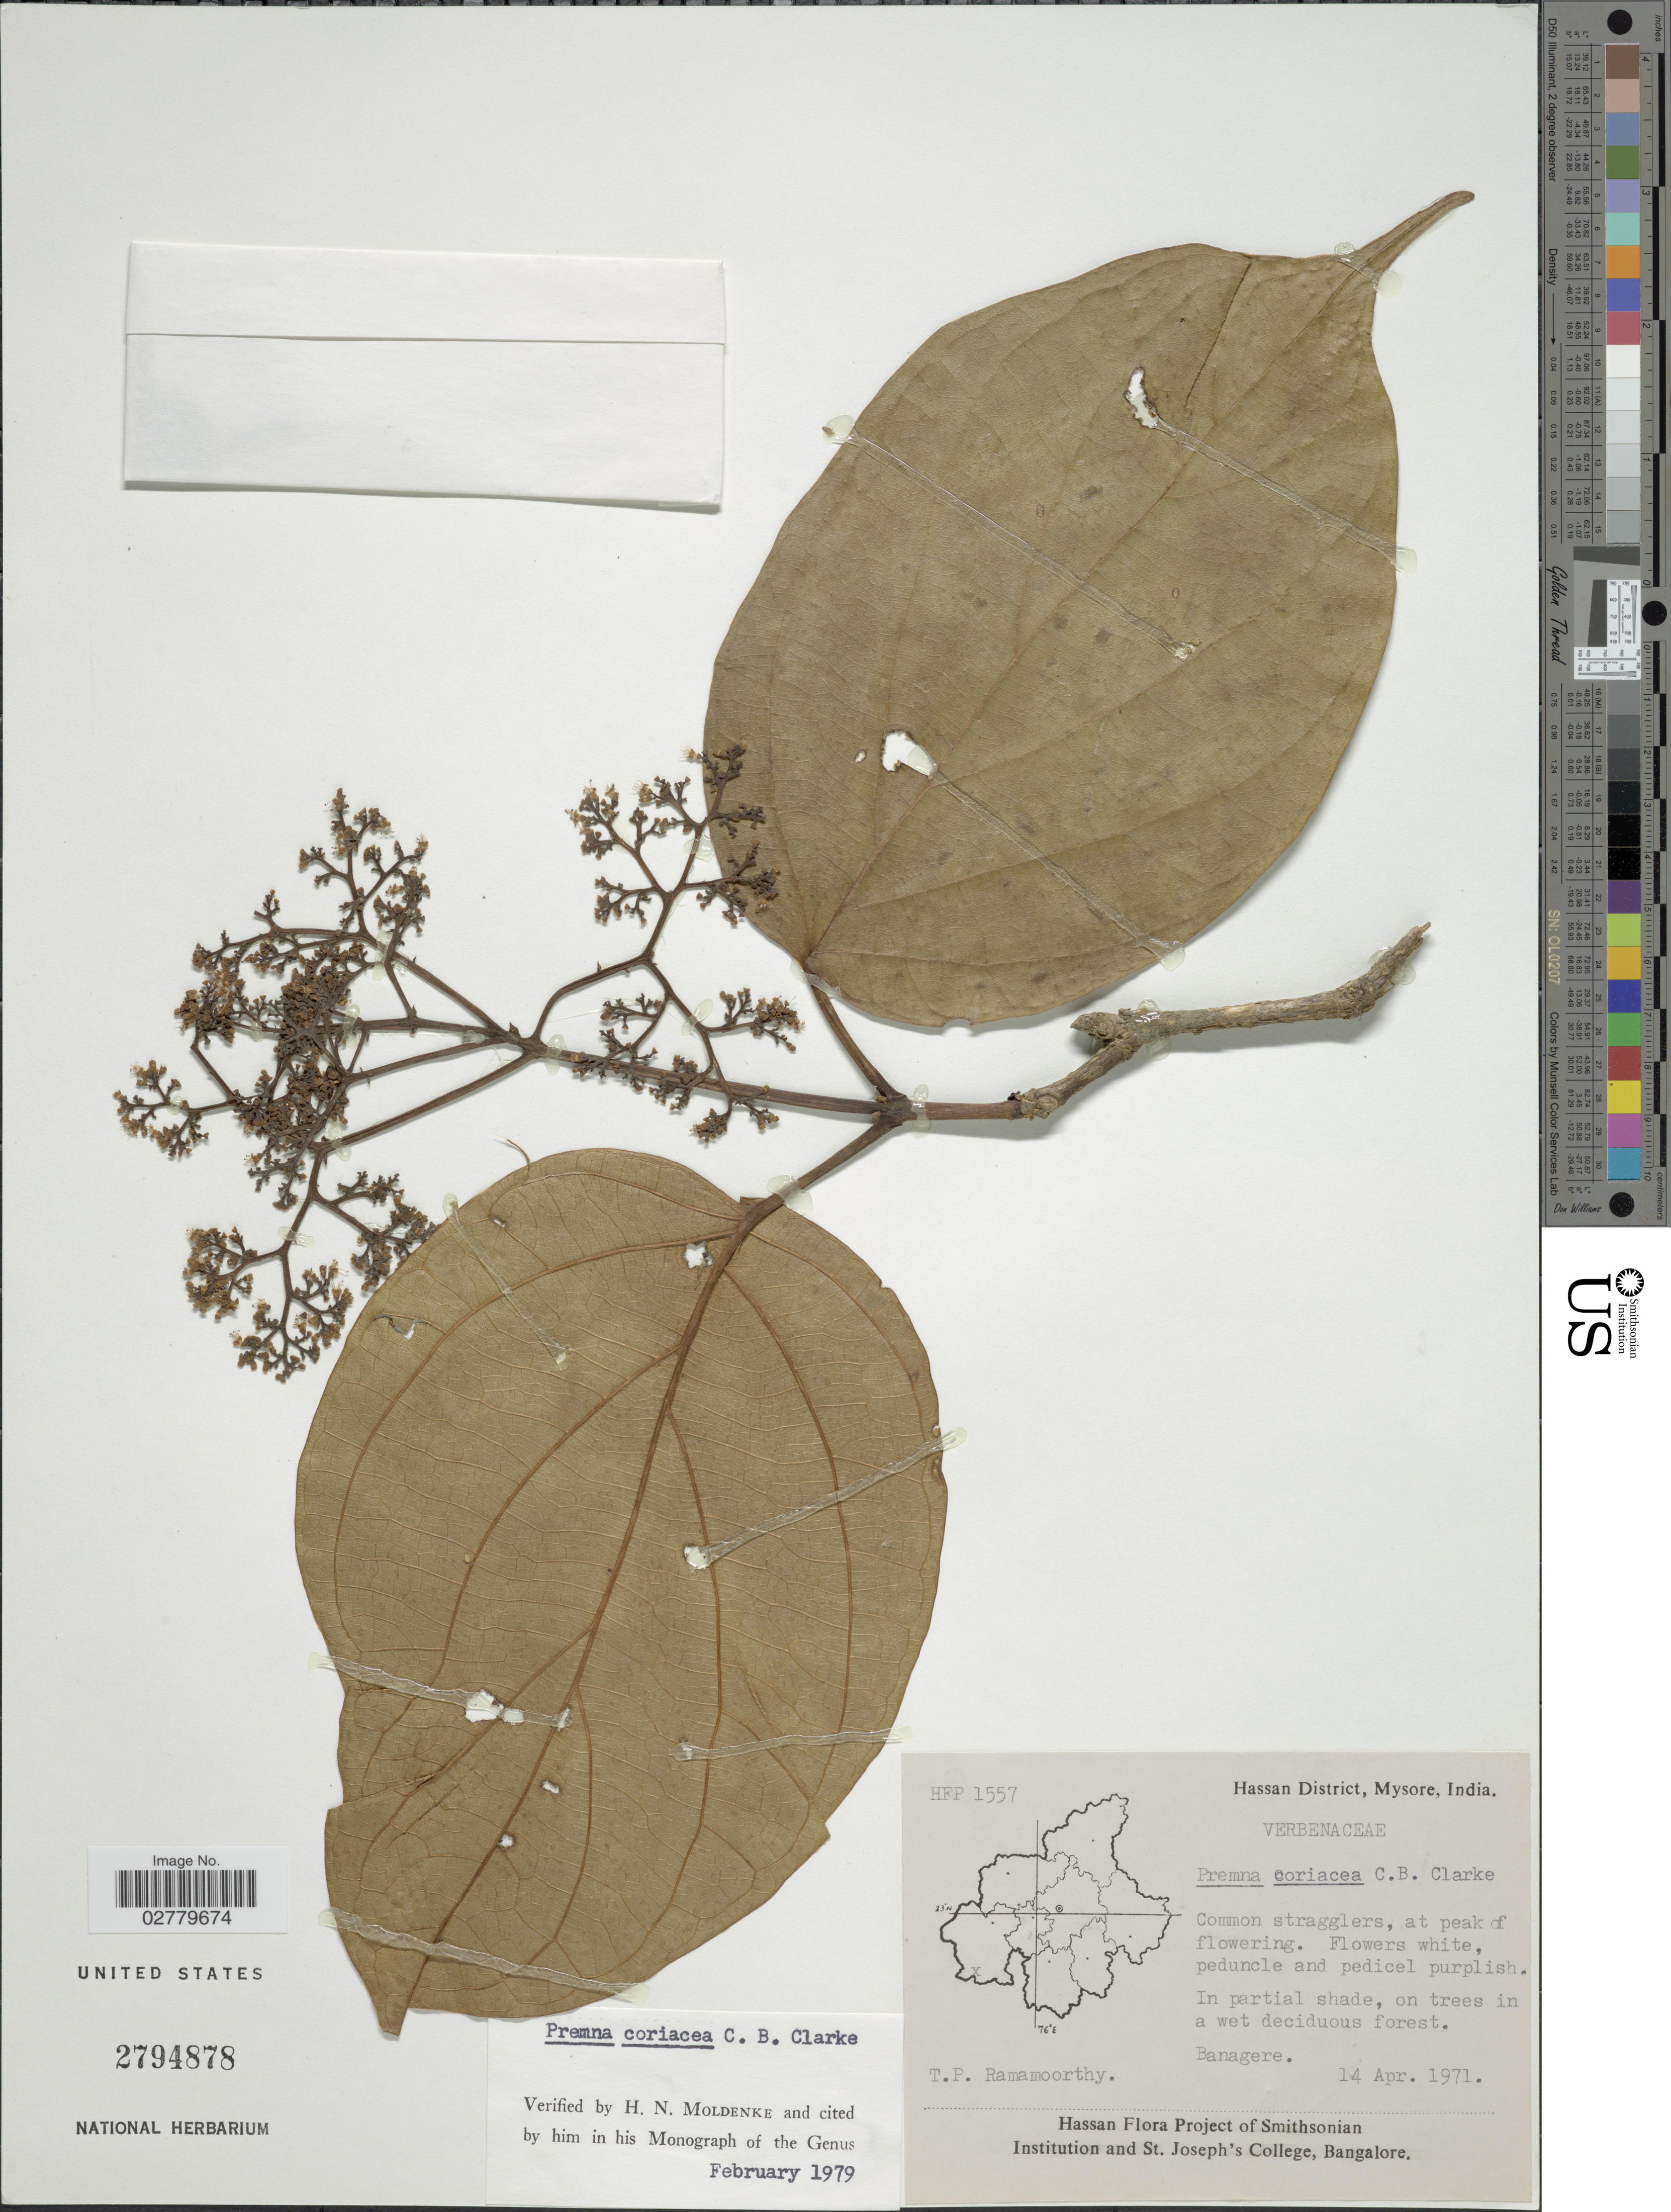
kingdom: Plantae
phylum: Tracheophyta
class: Magnoliopsida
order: Lamiales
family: Lamiaceae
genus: Premna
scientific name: Premna coriacea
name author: C.B. Clarke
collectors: T. P. Ramamoorthy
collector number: HFP1557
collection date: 1971-04-14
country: India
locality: Hassan District, Mysore. Banagere.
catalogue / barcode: US 2794878